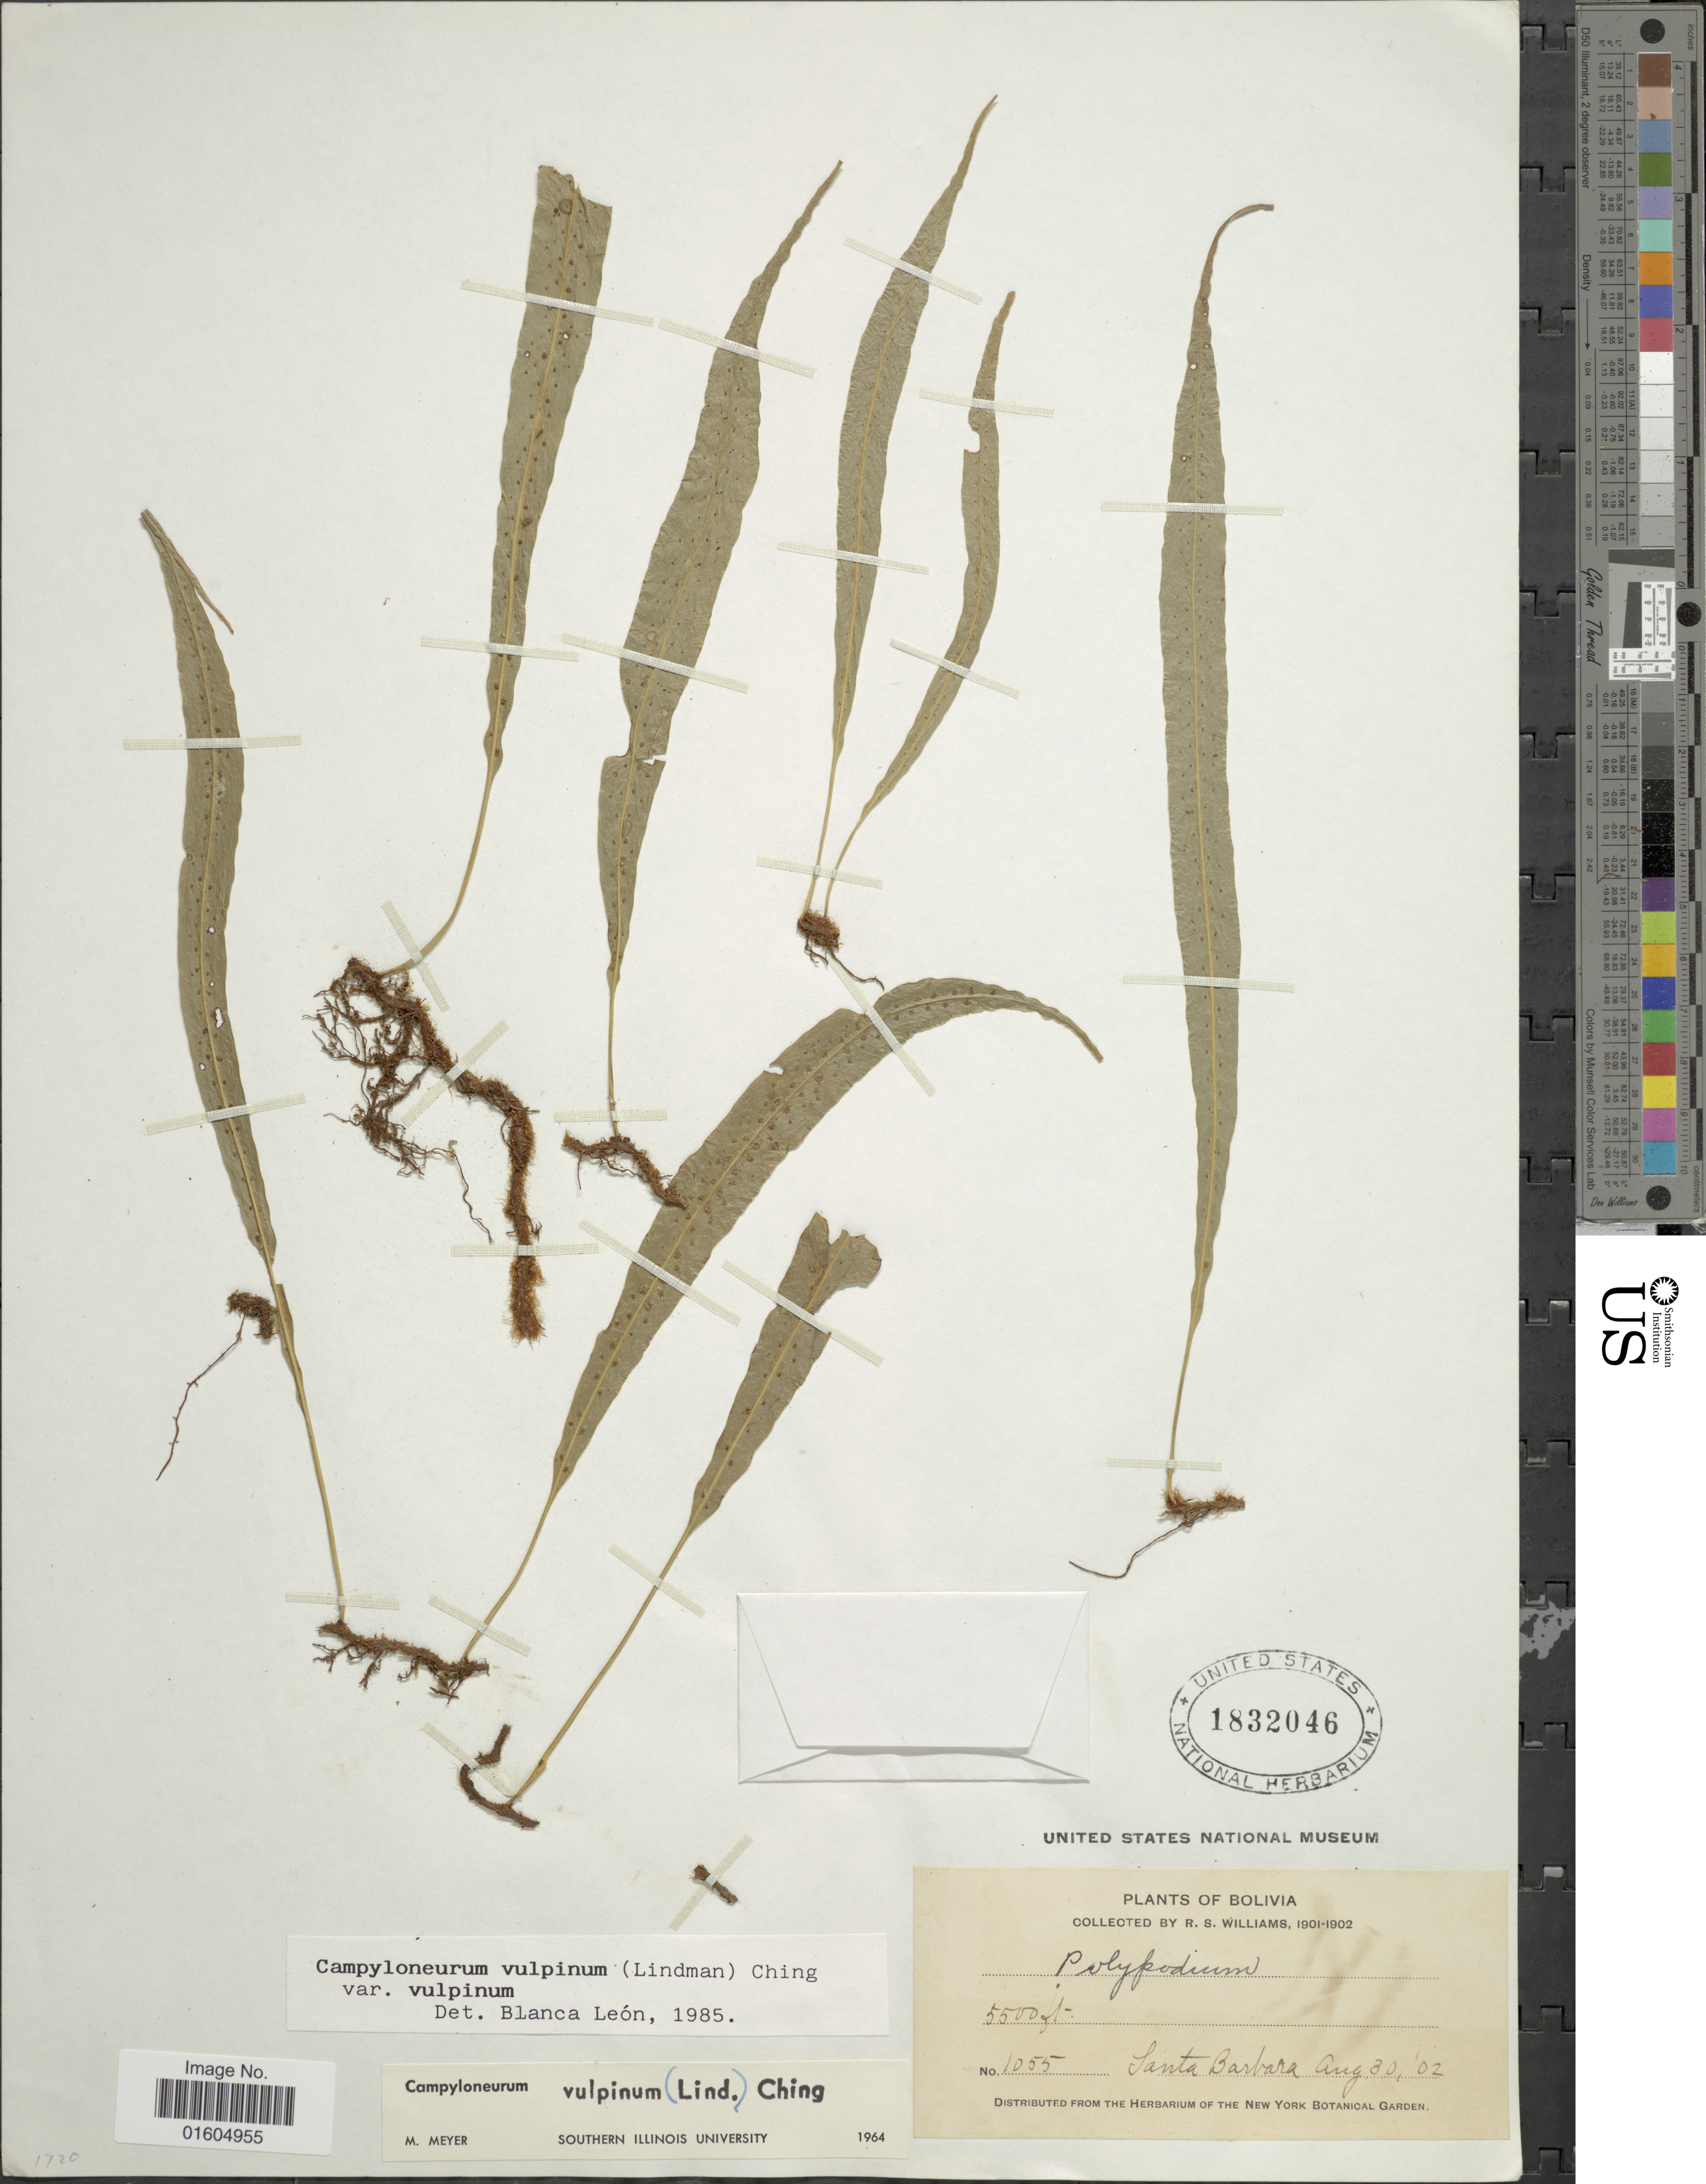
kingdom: Plantae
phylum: Tracheophyta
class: Polypodiopsida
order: Polypodiales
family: Polypodiaceae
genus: Campyloneurum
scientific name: Campyloneurum vulpinum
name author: (Lindm.) Ching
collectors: R. S. Williams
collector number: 1055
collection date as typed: Aug. 30, '02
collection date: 1902-08-30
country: Bolivia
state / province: La Paz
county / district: Franz Tamayo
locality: Santa Barbara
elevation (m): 1676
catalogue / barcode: US 1832046